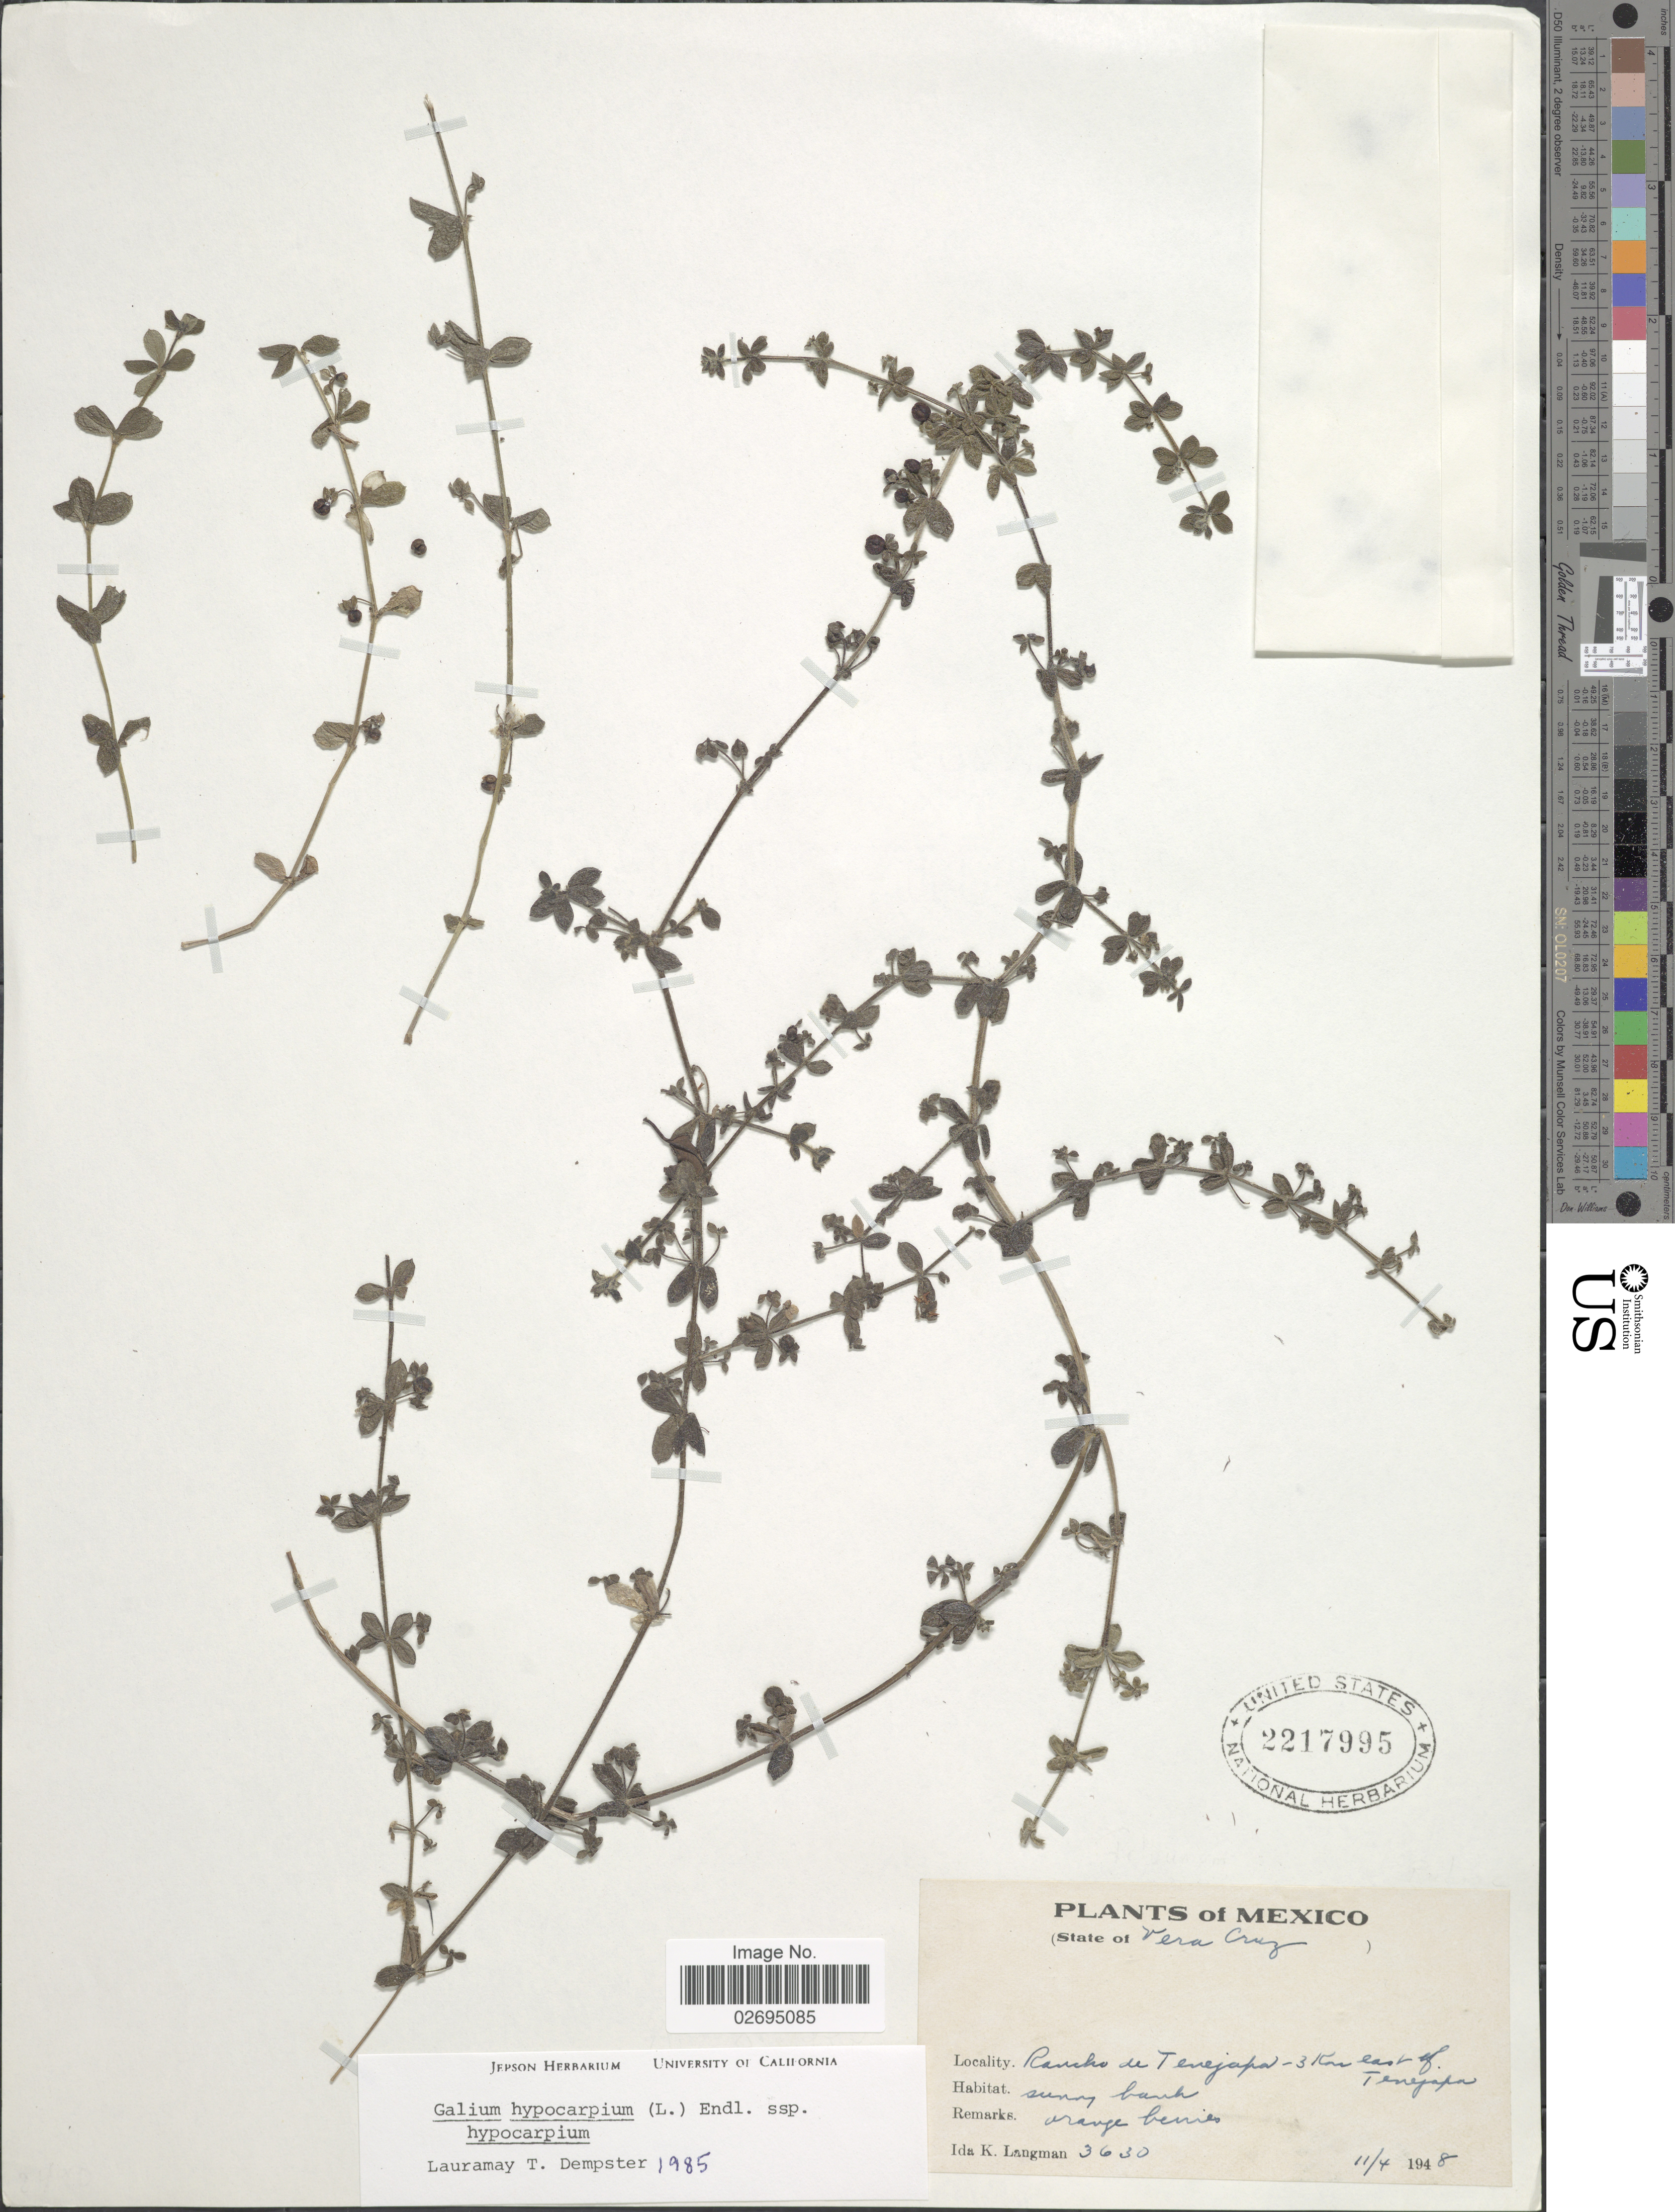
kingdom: Plantae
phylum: Tracheophyta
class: Magnoliopsida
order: Gentianales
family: Rubiaceae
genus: Galium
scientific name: Galium hypocarpium subsp. hypocarpium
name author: (L.) Endl. ex Griseb.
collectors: I. K. Langman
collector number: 3630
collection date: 1948-04-11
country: Mexico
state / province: Veracruz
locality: (State of Vera Cruz). Rancho de Tenejapa - 3 Km east of Tenejapa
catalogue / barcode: US 2217995